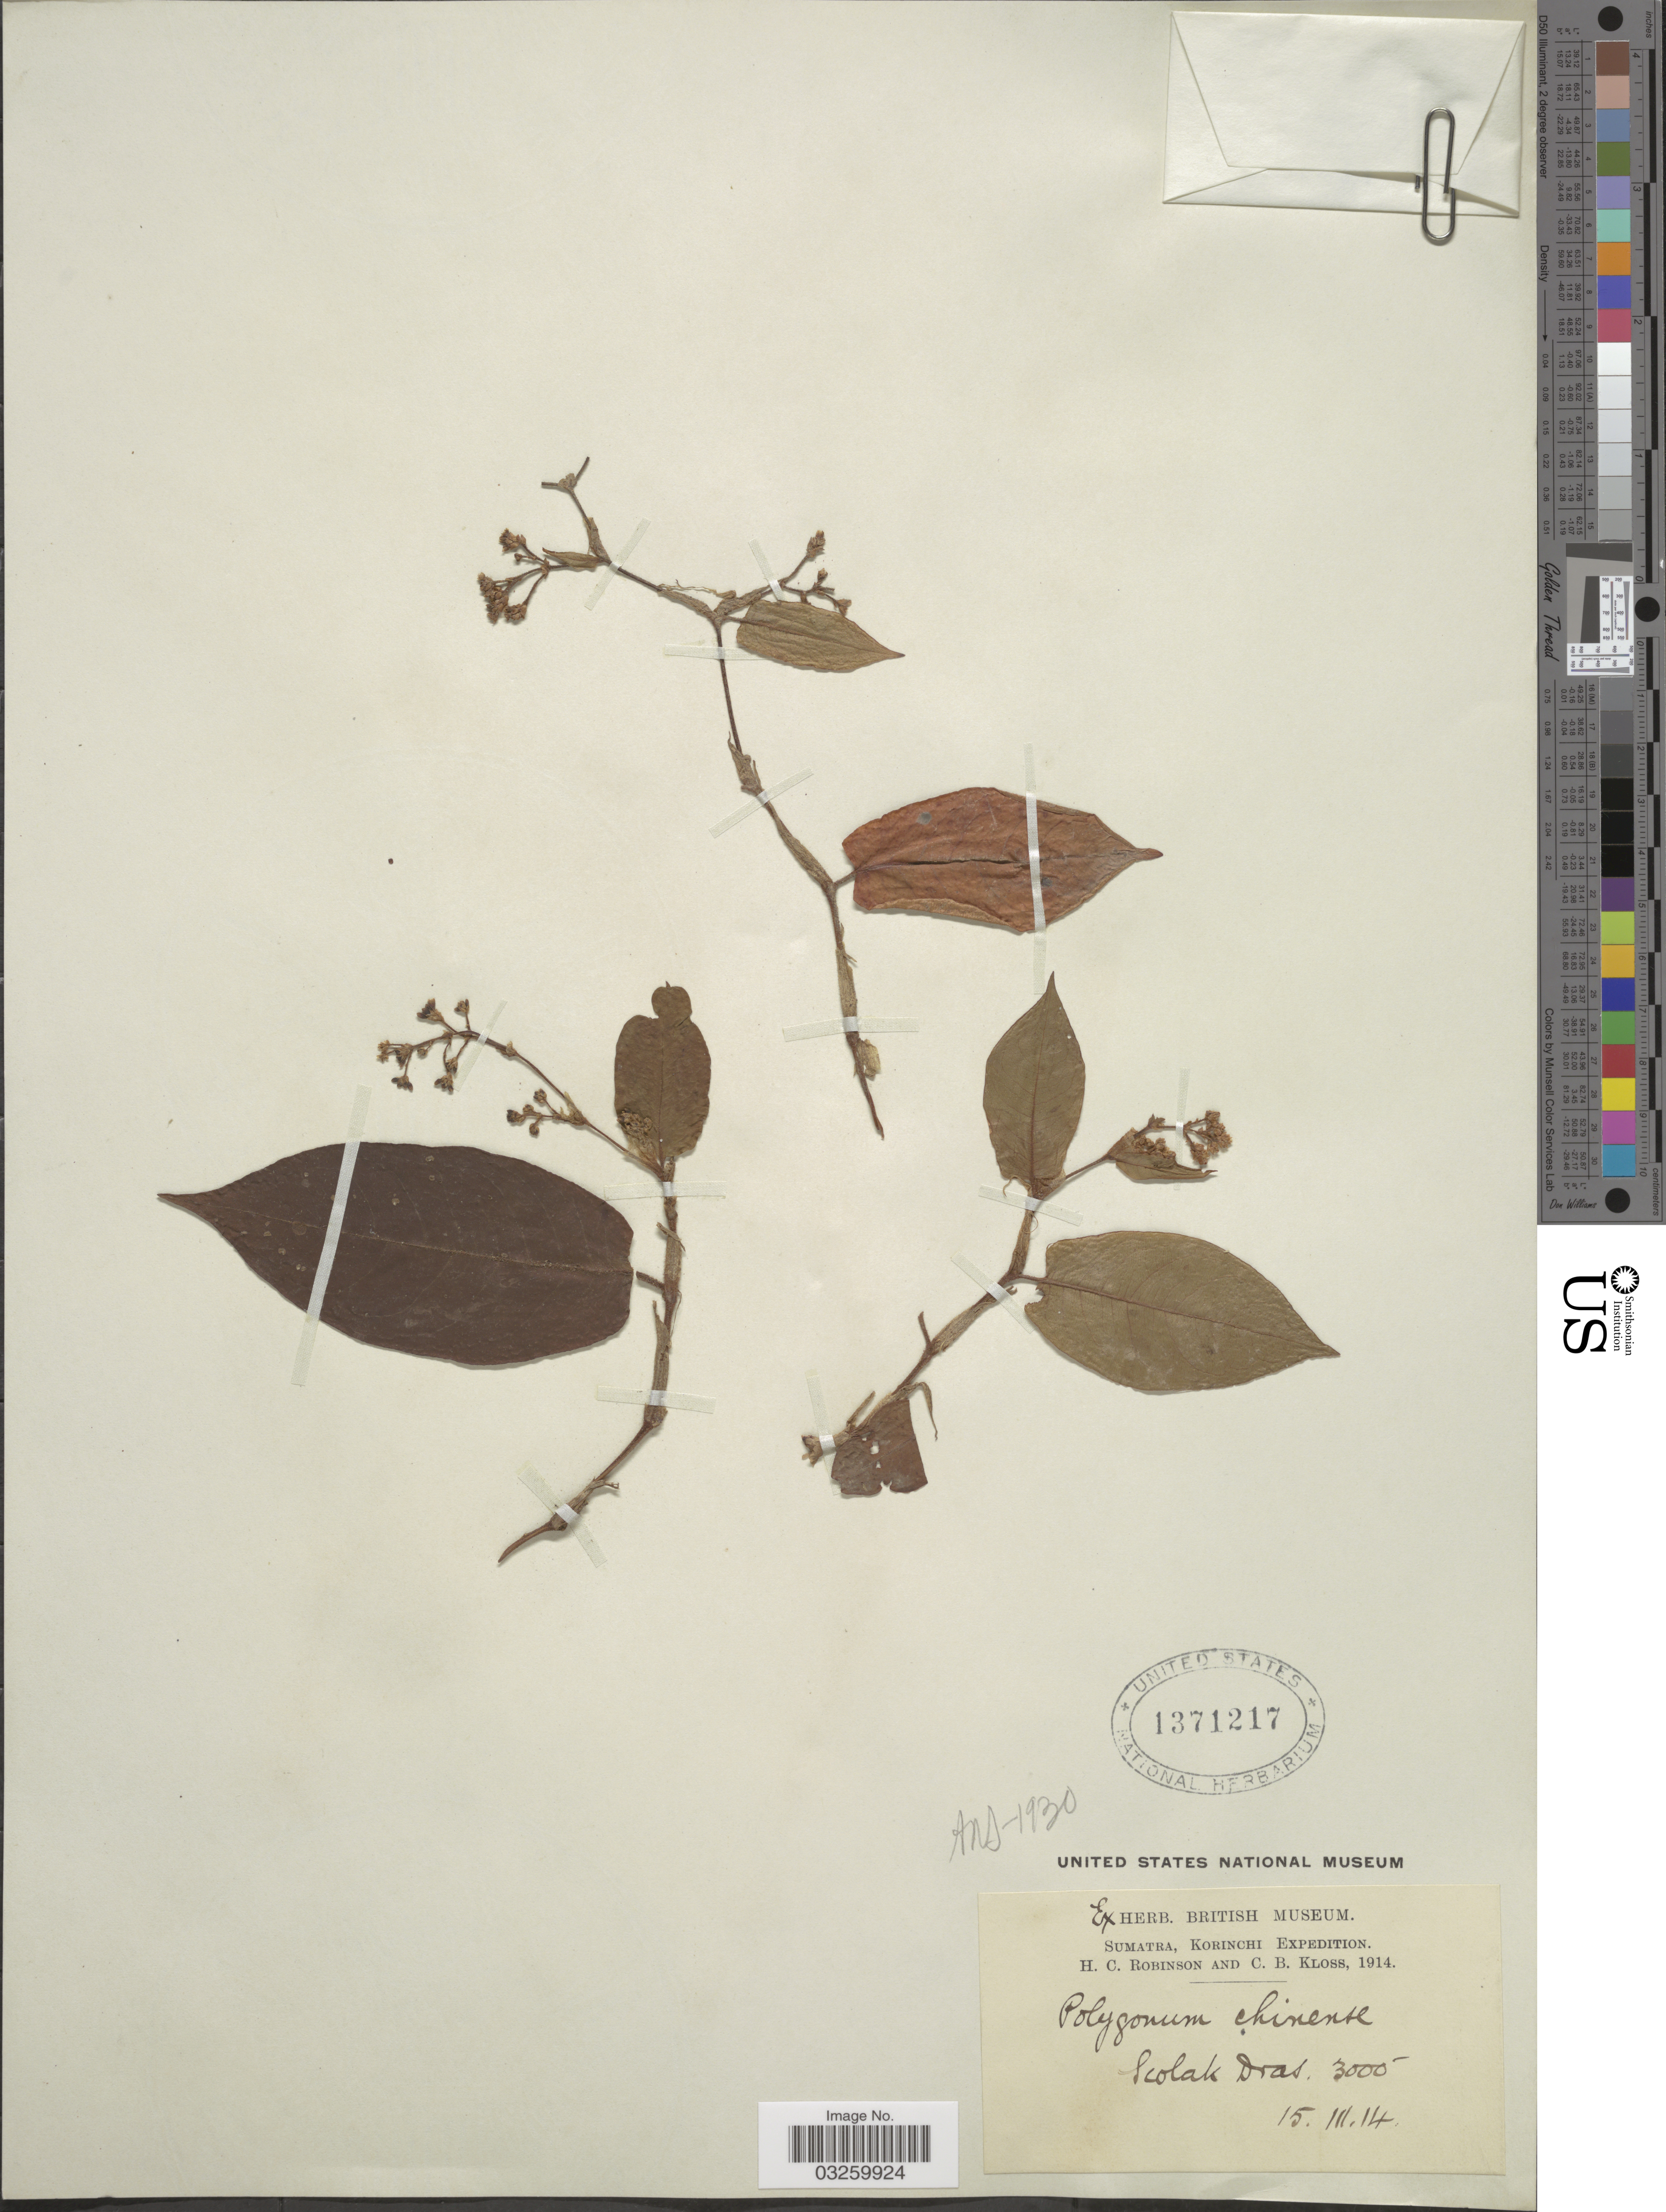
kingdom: Plantae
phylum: Tracheophyta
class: Magnoliopsida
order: Caryophyllales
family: Polygonaceae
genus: Persicaria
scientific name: Persicaria chinensis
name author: (L.) H. Gross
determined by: Wagner, W. L., (BOT), Smithsonian Institution - National Museum of Natural History (UNITED STATES)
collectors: H. C. Robinson & C. Kloss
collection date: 1914-03-15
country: Indonesia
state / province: Sumatra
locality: Korinchi. Scolak Dras.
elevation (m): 914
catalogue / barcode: US 1371217